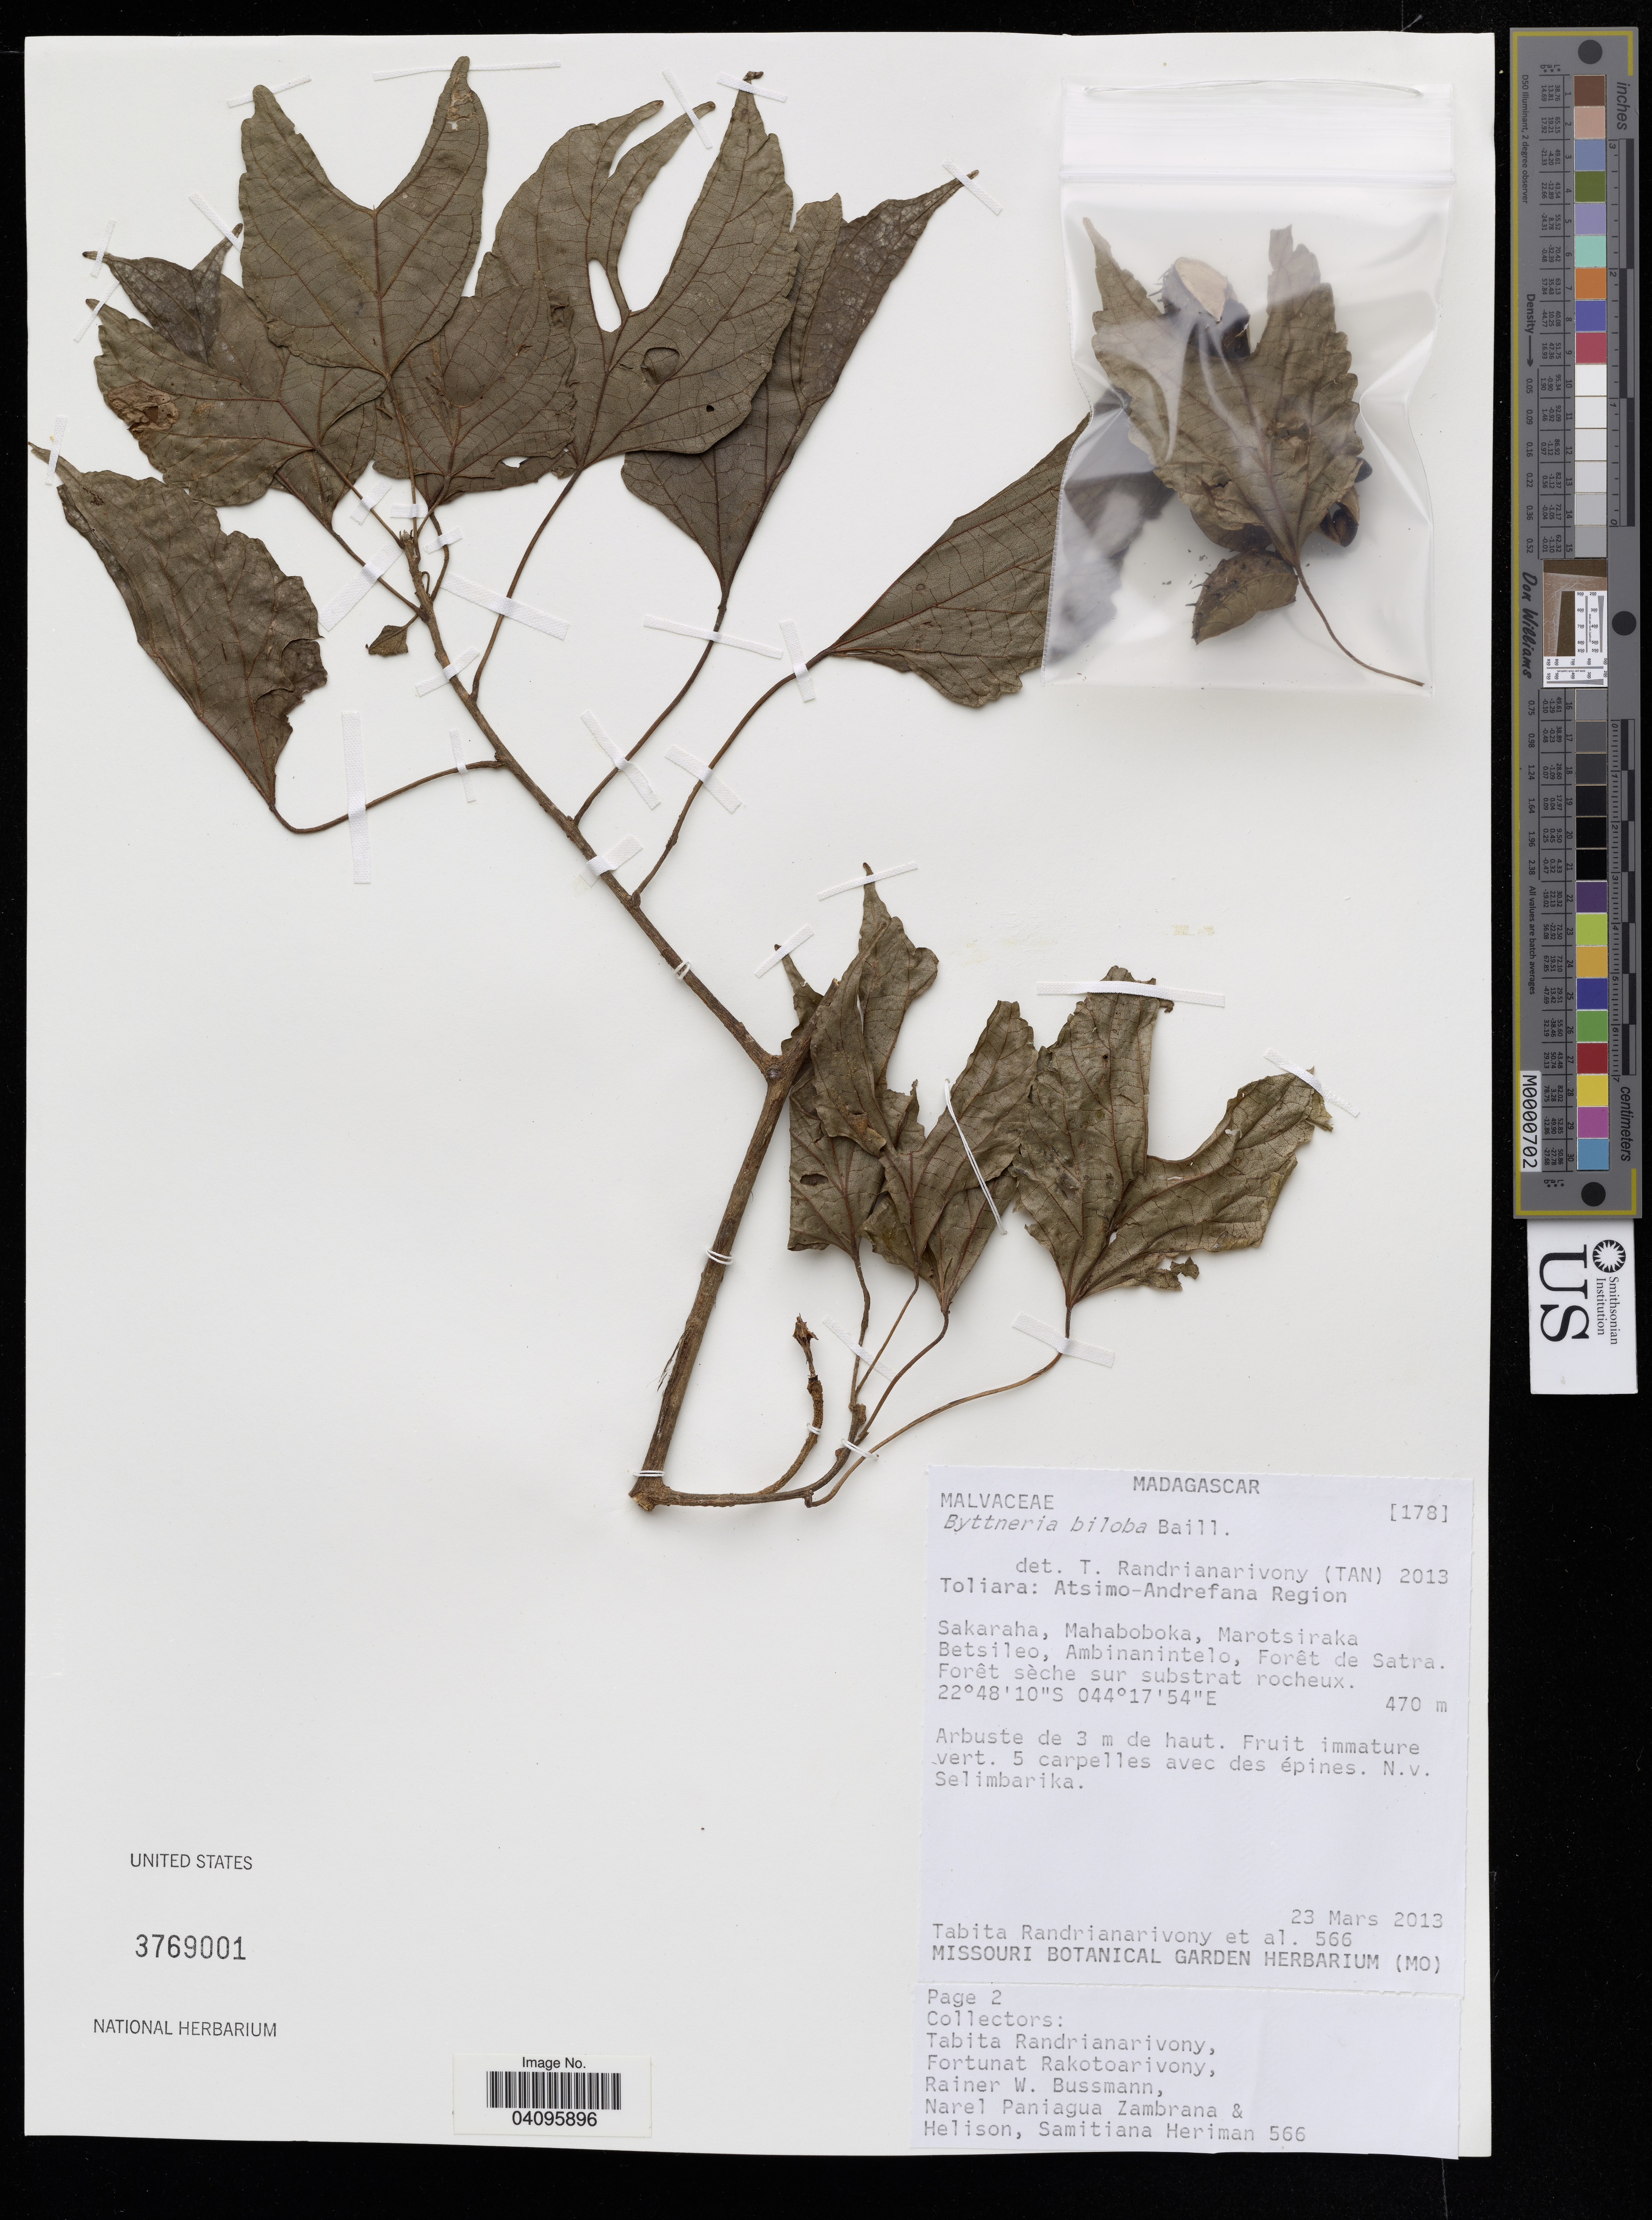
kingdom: Plantae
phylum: Tracheophyta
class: Magnoliopsida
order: Malvales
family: Malvaceae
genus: Byttneria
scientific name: Byttneria biloba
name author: Baill.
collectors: T. Randrianarivony, F. Rakatoarivony, R. W. Bussmann & N. Zambrana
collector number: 566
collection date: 2013-03-23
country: Madagascar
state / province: Toliara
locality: Atsimo-Andrefana Region. Sakaraha, Mahaboboka, Marotsiraka Betsileo Ambinanintelo, Forêt de Satra.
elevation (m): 470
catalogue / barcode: US 3769001